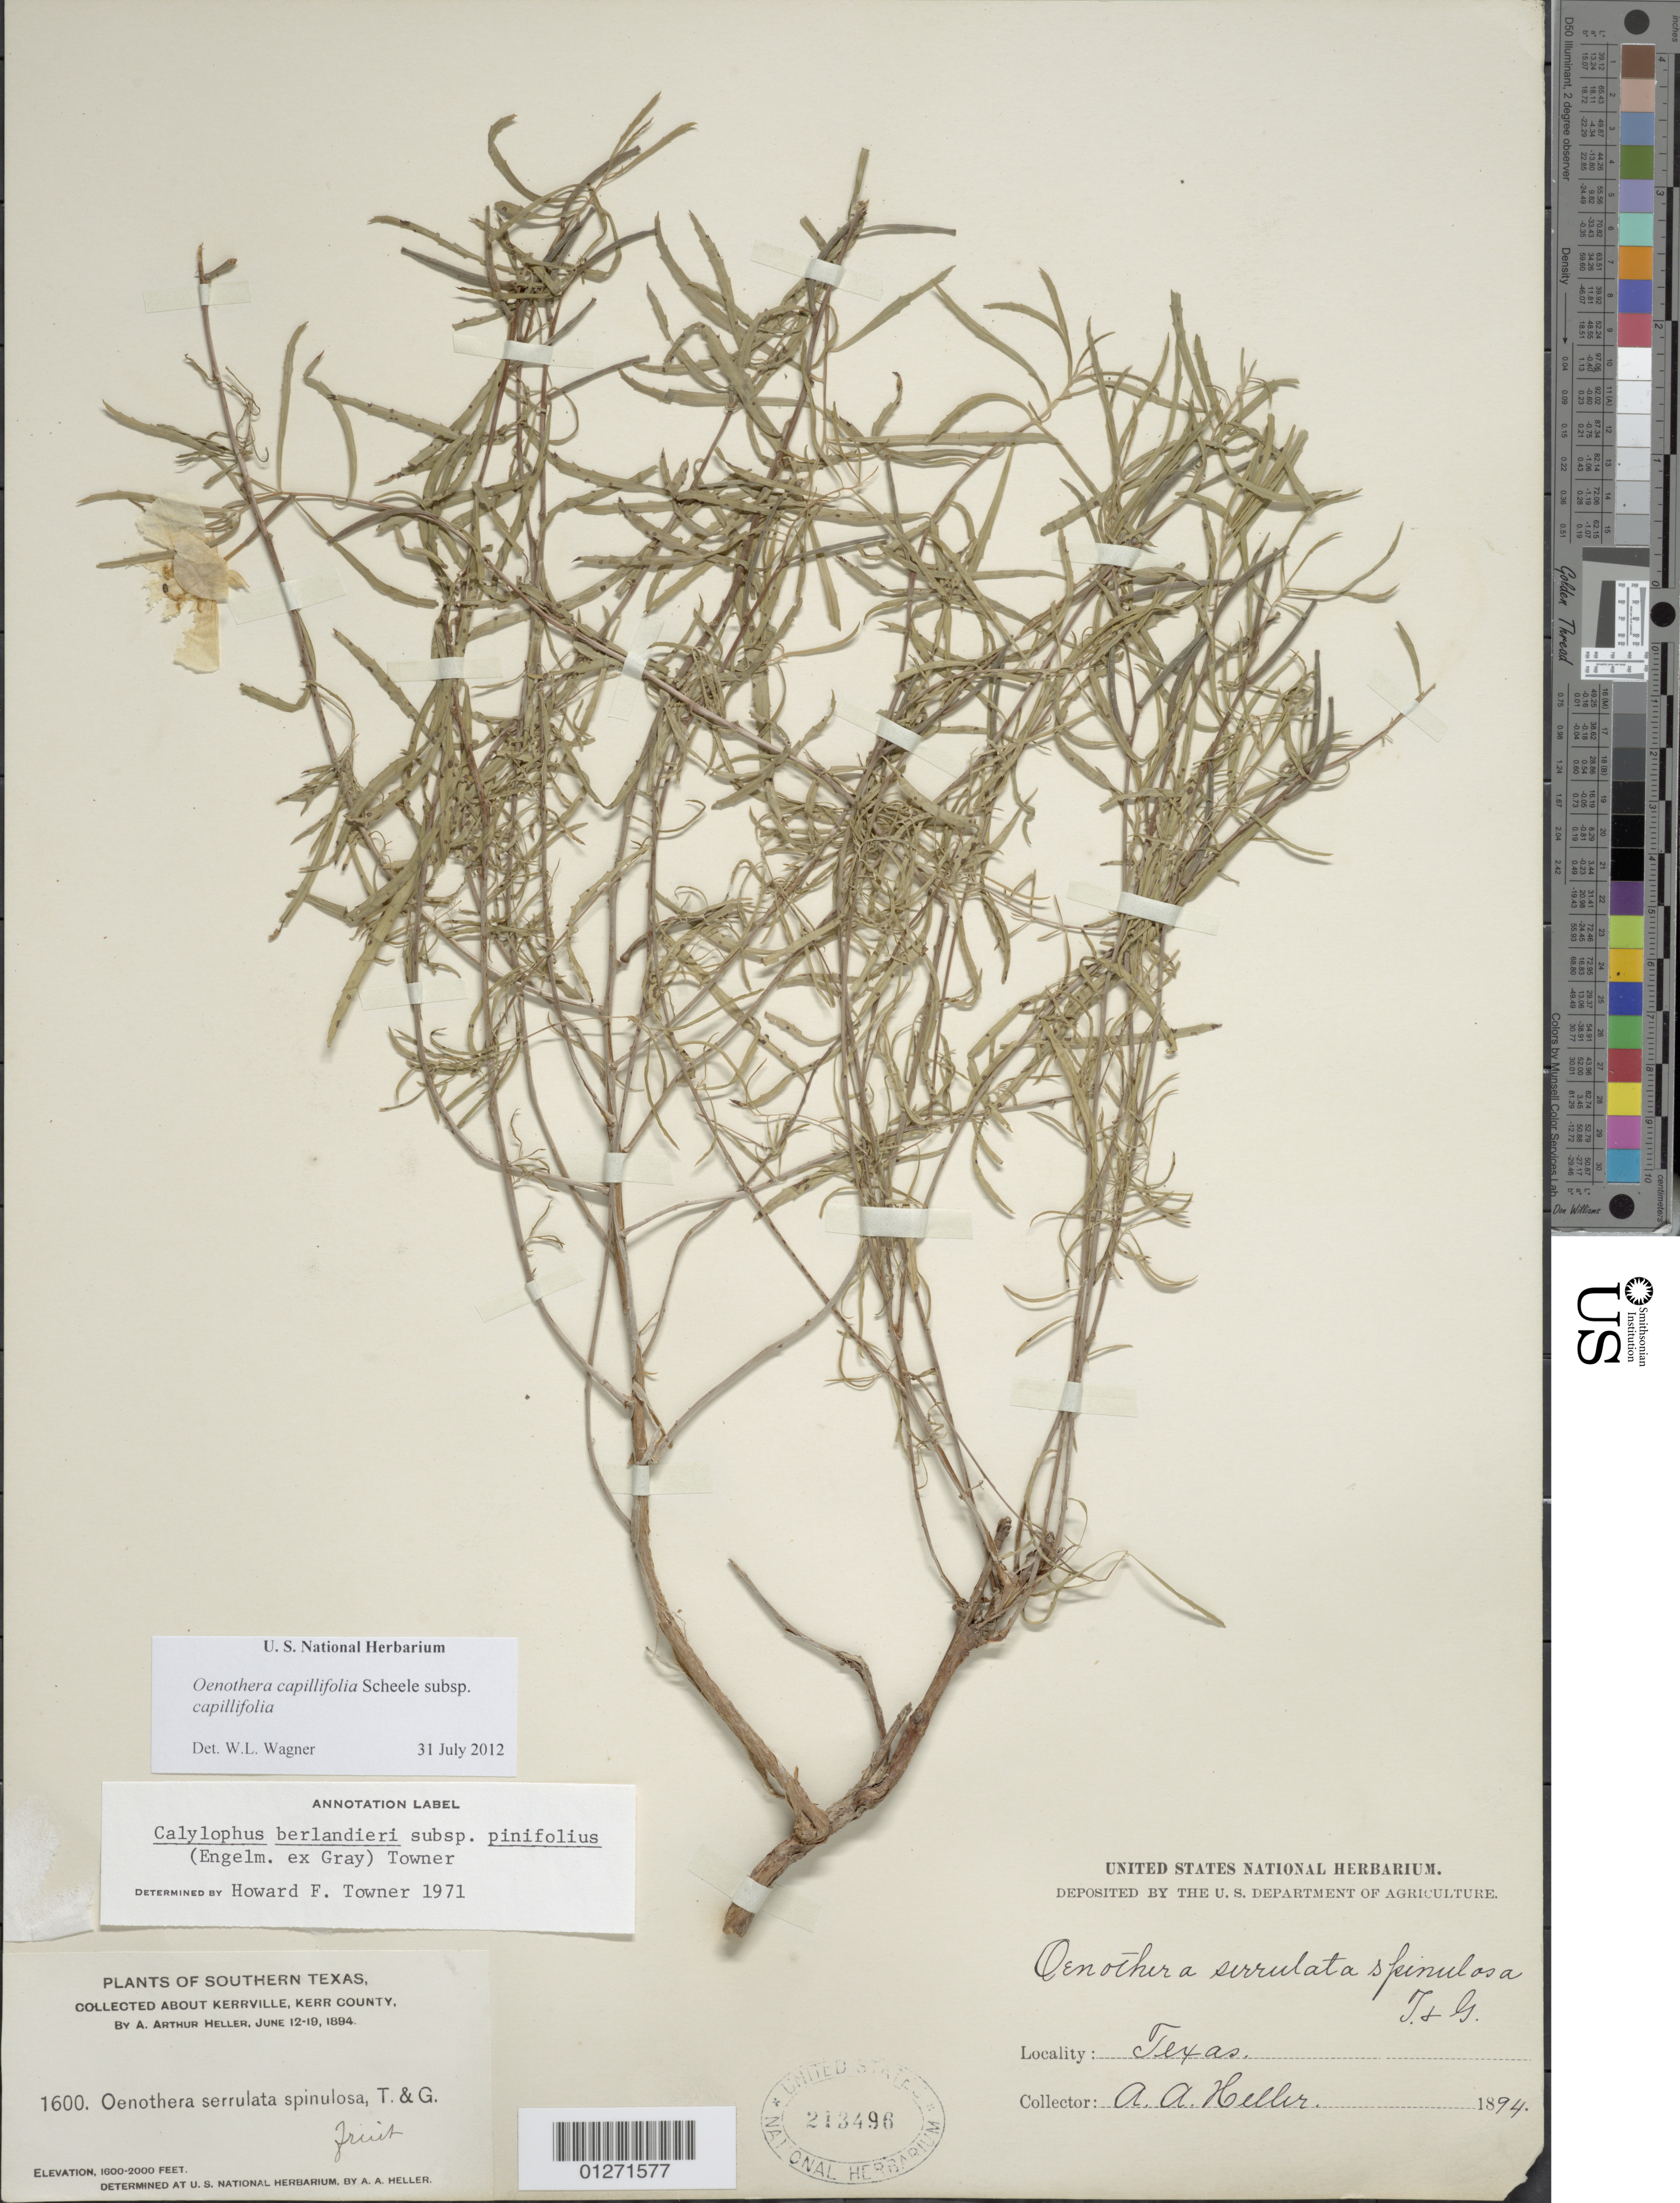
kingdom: Plantae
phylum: Tracheophyta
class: Magnoliopsida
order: Myrtales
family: Onagraceae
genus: Oenothera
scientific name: Oenothera capillifolia subsp. capillifolia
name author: Scheele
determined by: Wagner, W. L., (BOT), Smithsonian Institution - National Museum of Natural History (UNITED STATES)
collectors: A. A. Heller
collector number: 1600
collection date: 1894-06-12/1894-06-19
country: United States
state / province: Texas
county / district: Kerr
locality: Kerrville.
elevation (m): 488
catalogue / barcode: US 213496